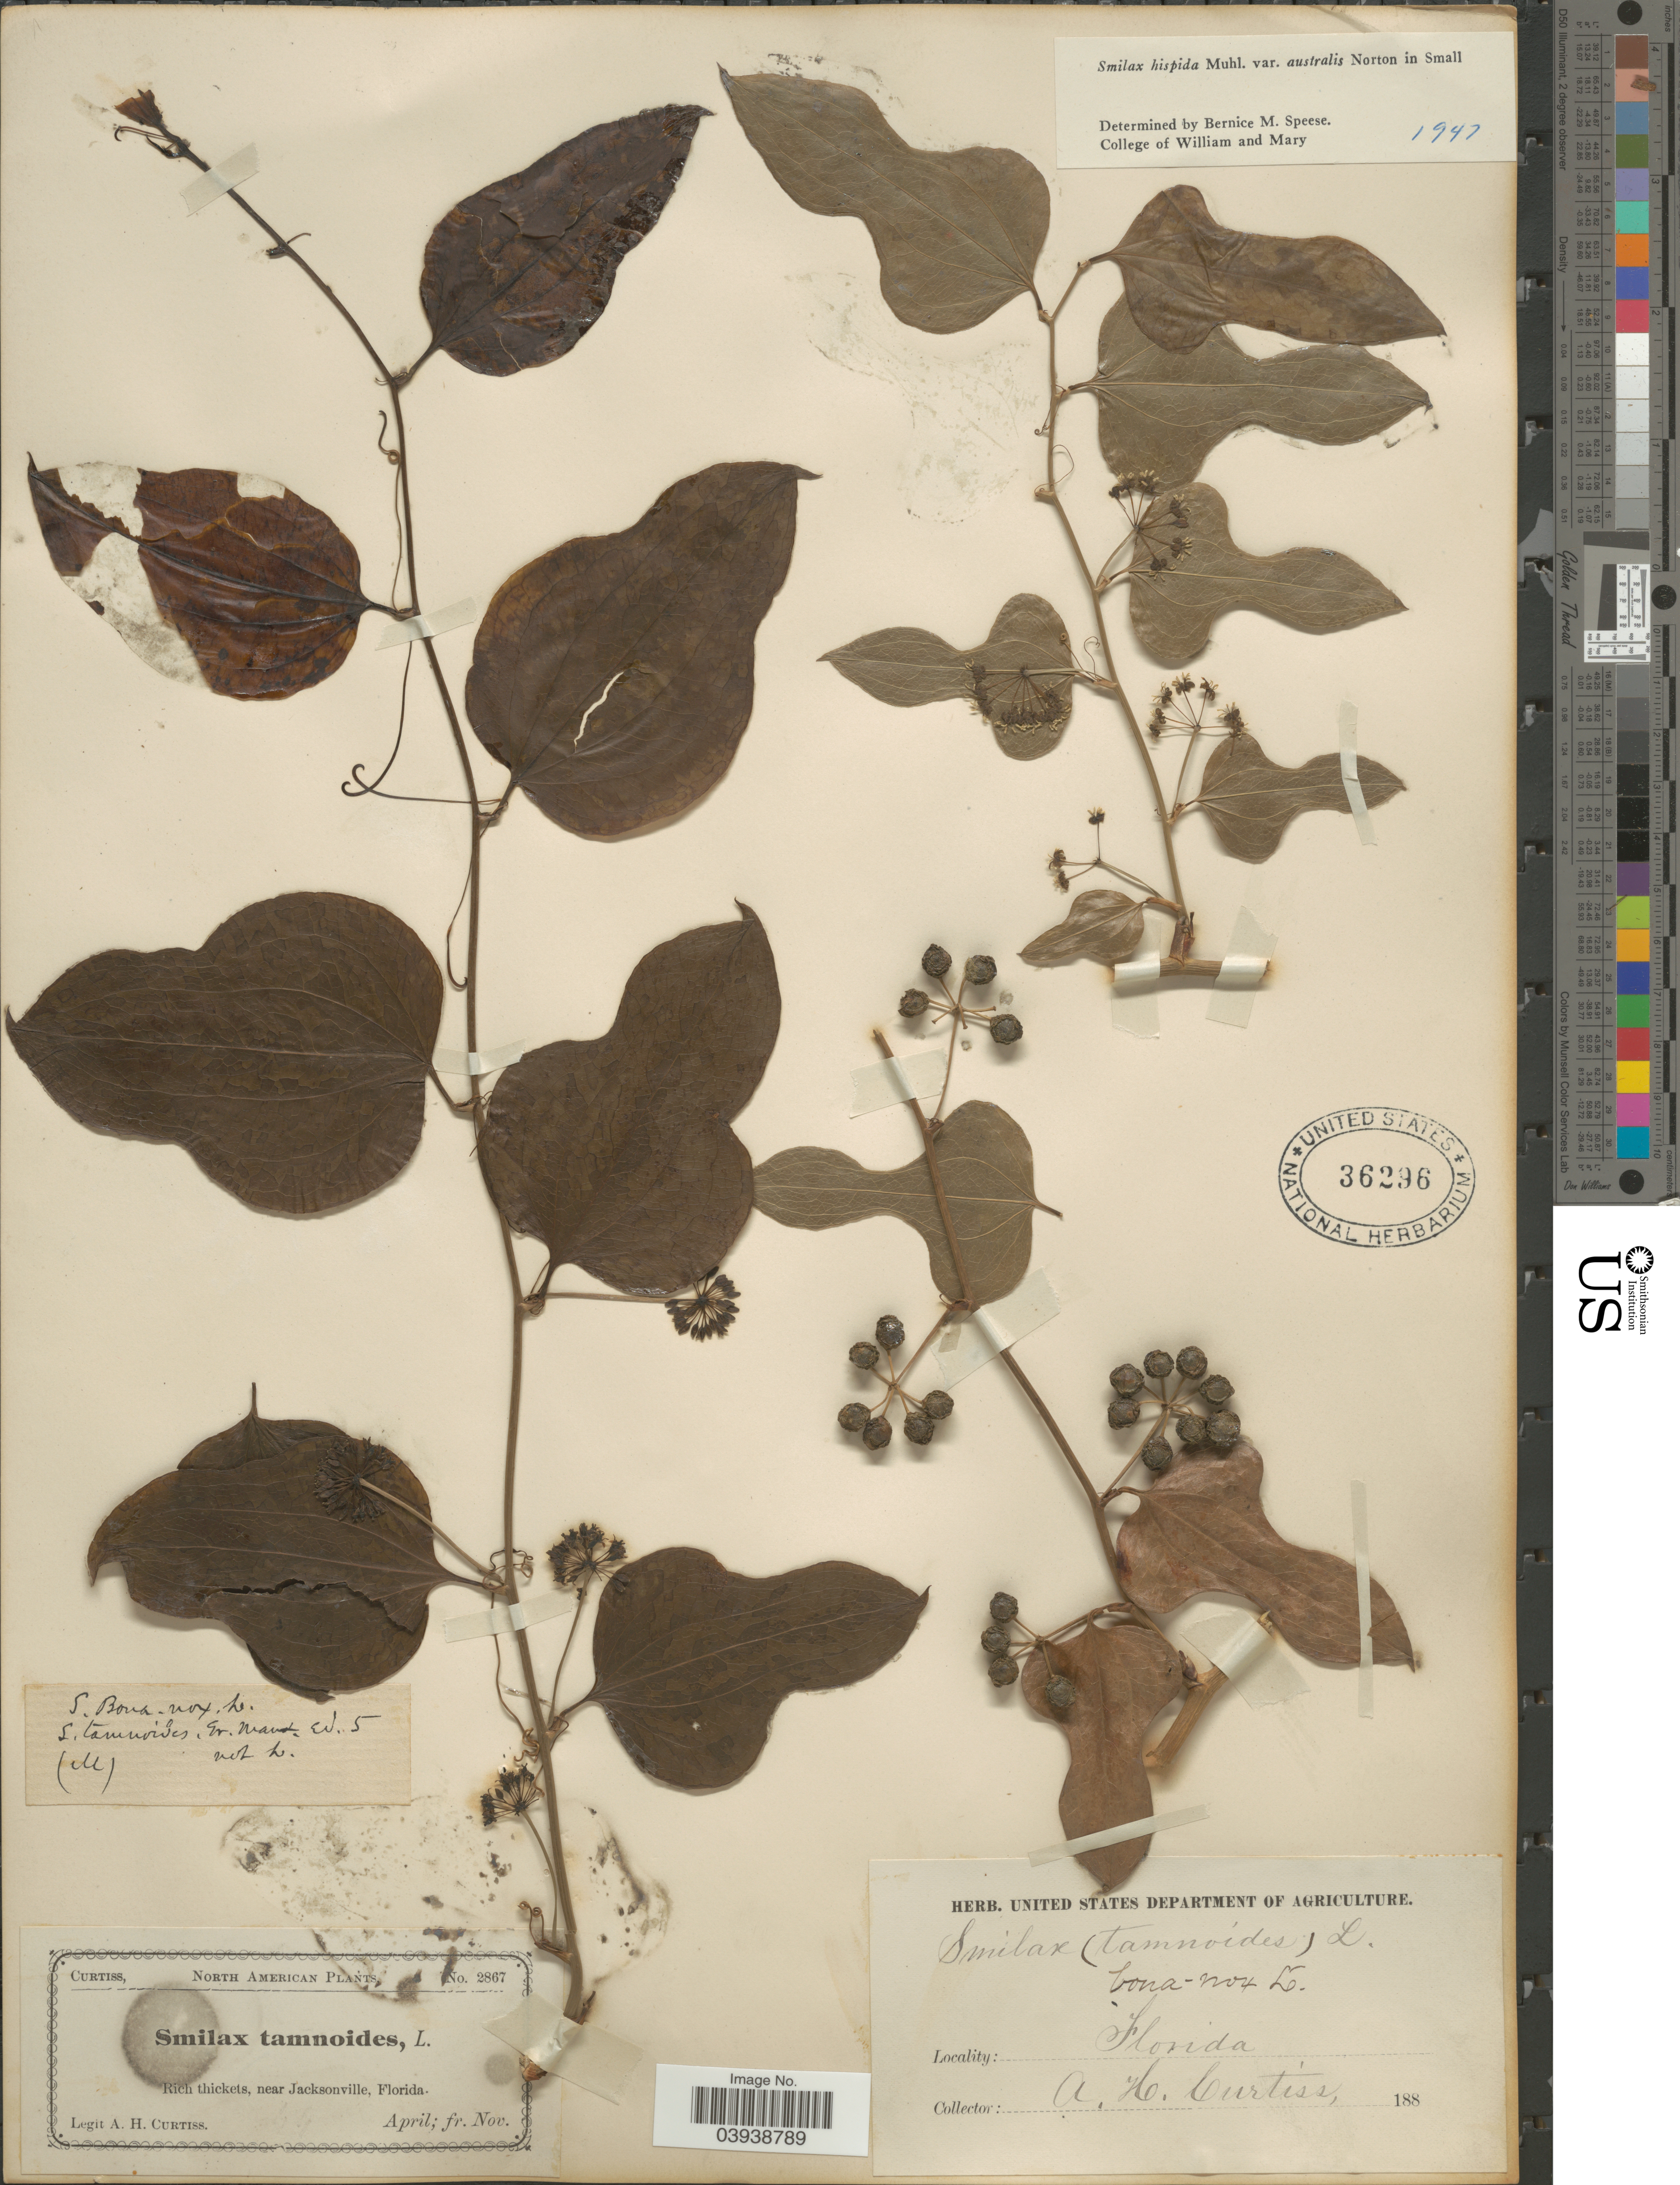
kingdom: Plantae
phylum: Tracheophyta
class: Liliopsida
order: Liliales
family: Smilacaceae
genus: Smilax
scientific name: Smilax hispida var. australis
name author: Small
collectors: A. H. Curtiss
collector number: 2867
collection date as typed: Apr, Nov. 188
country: United States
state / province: Florida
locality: Near Jacksonville.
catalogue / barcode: US 36296